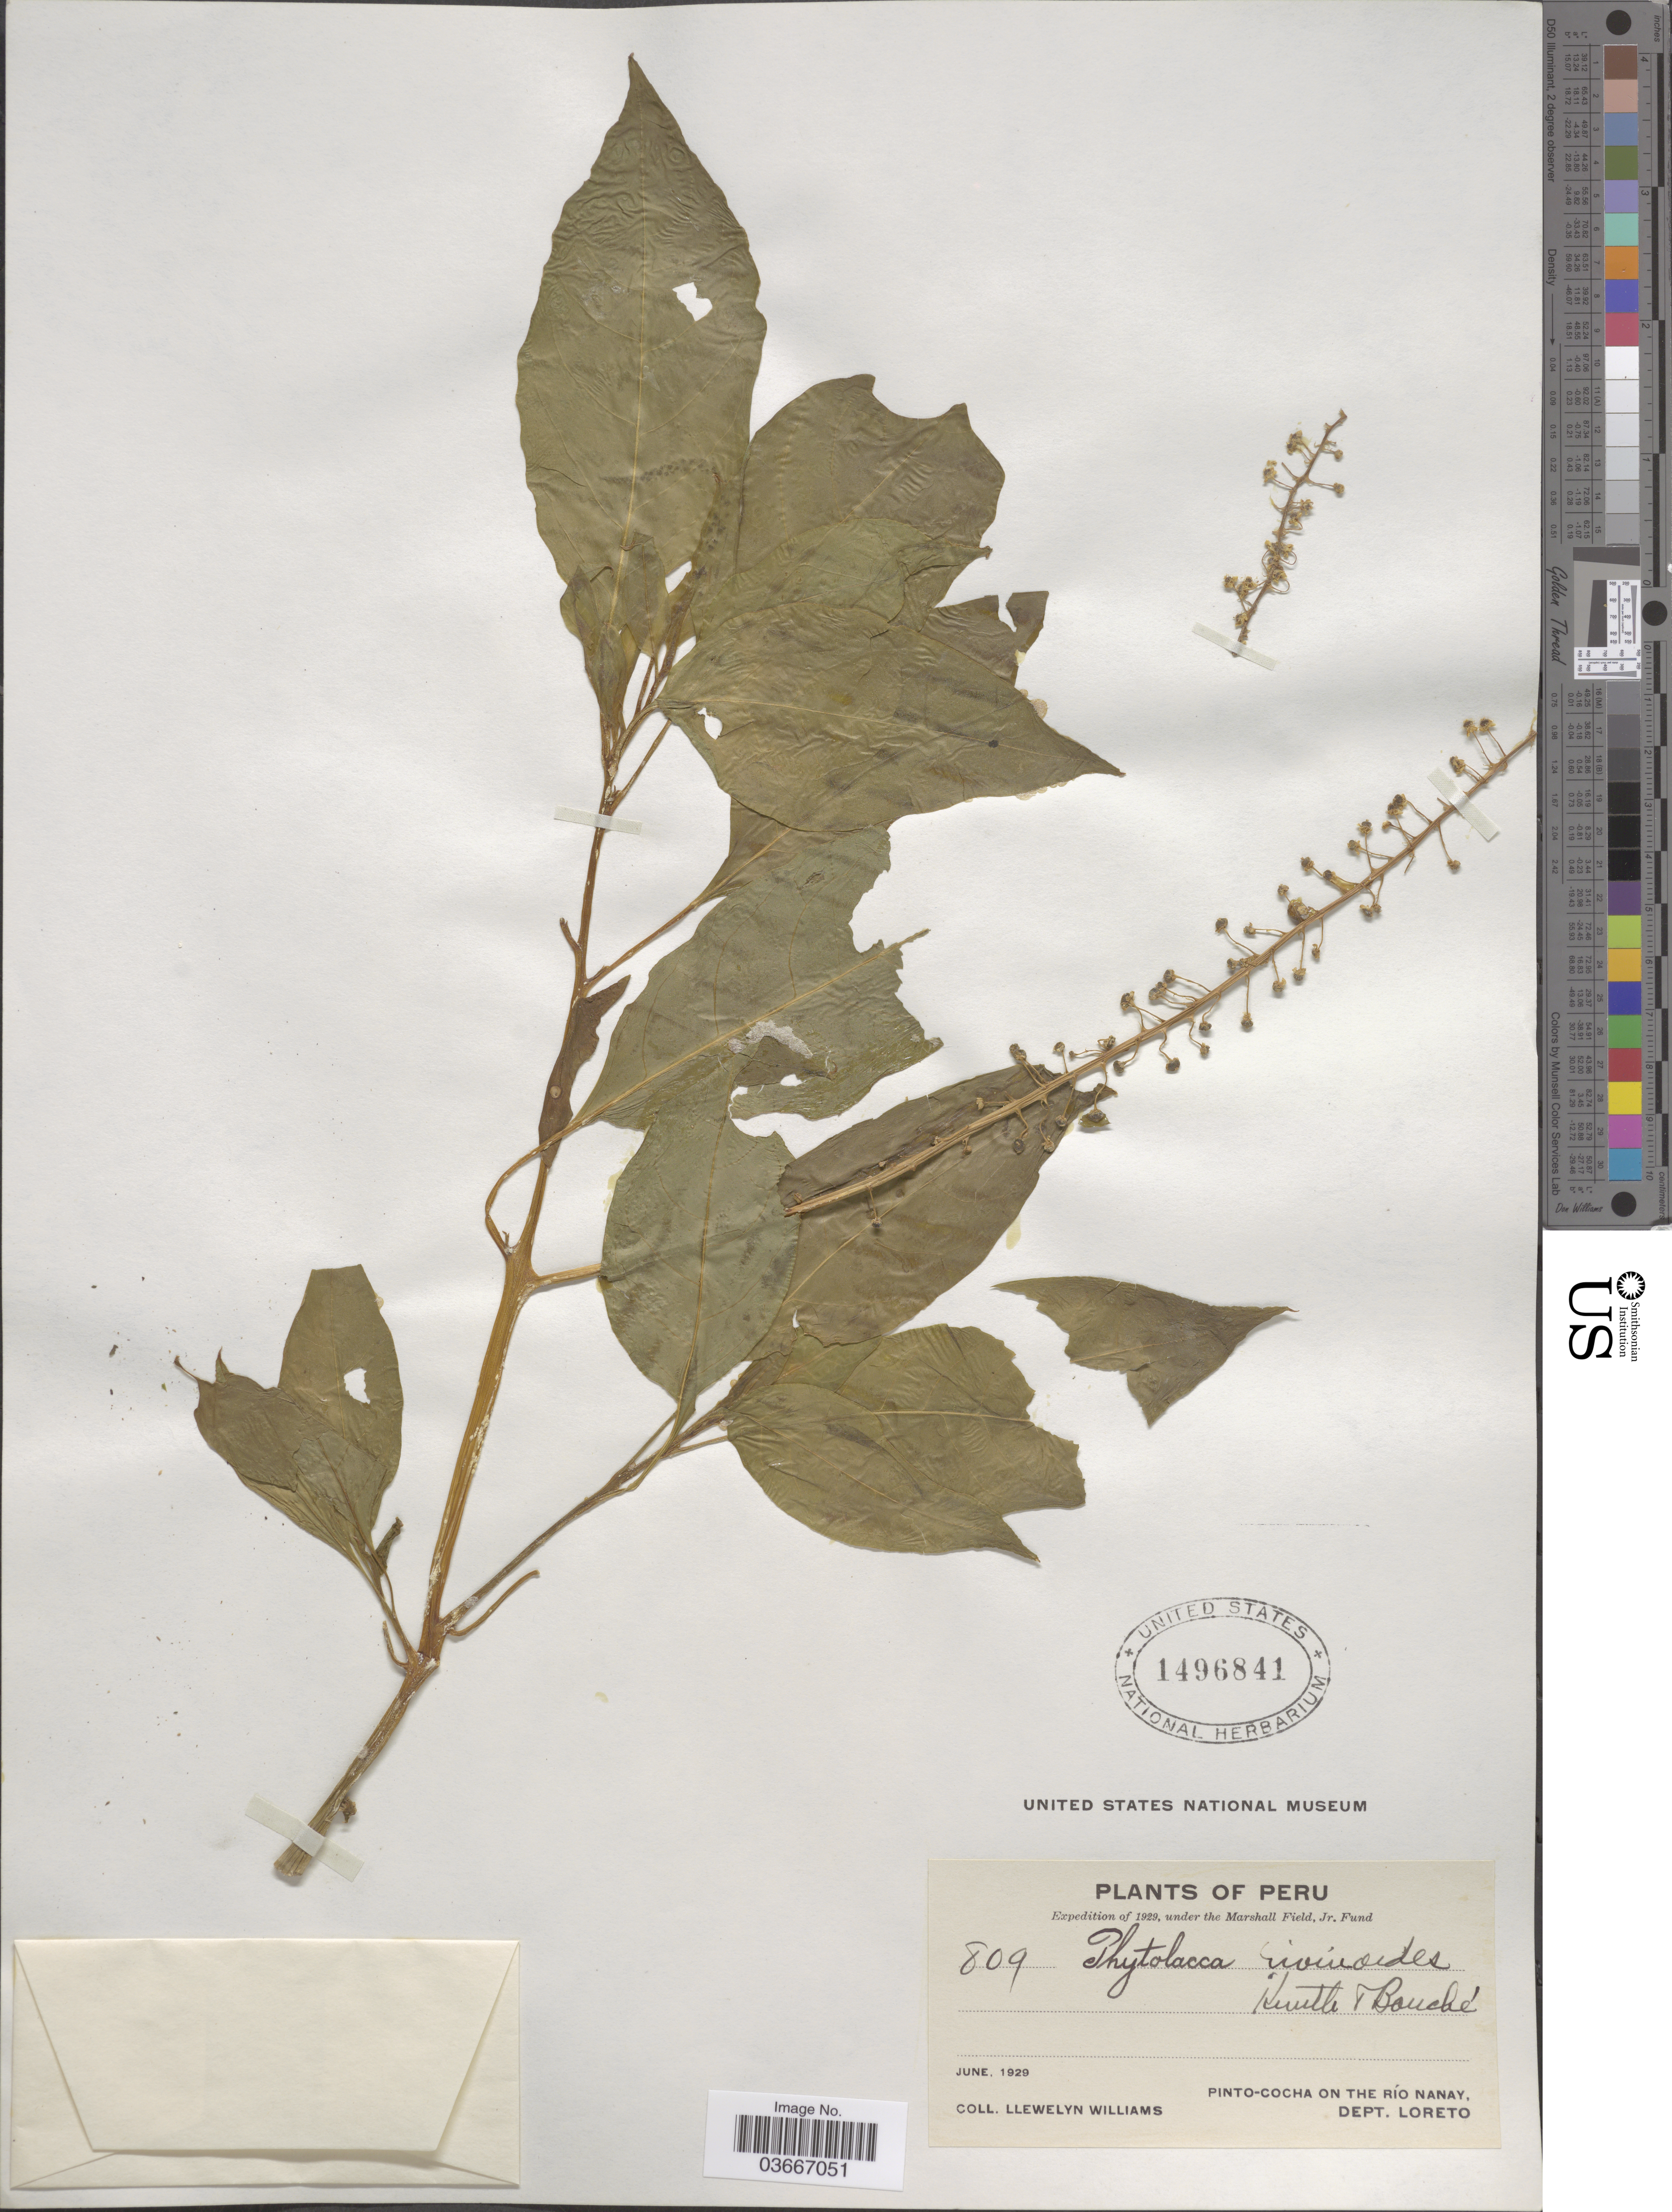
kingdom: Plantae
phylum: Tracheophyta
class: Magnoliopsida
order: Caryophyllales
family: Phytolaccaceae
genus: Phytolacca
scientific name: Phytolacca rivinoides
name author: Kunth & C.D. Bouché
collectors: Ll. Williams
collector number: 809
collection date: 1929-06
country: Peru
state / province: Loreto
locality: Pinto-Cocha on the Río Nanay, Dept. Loreto.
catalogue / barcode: US 1496841